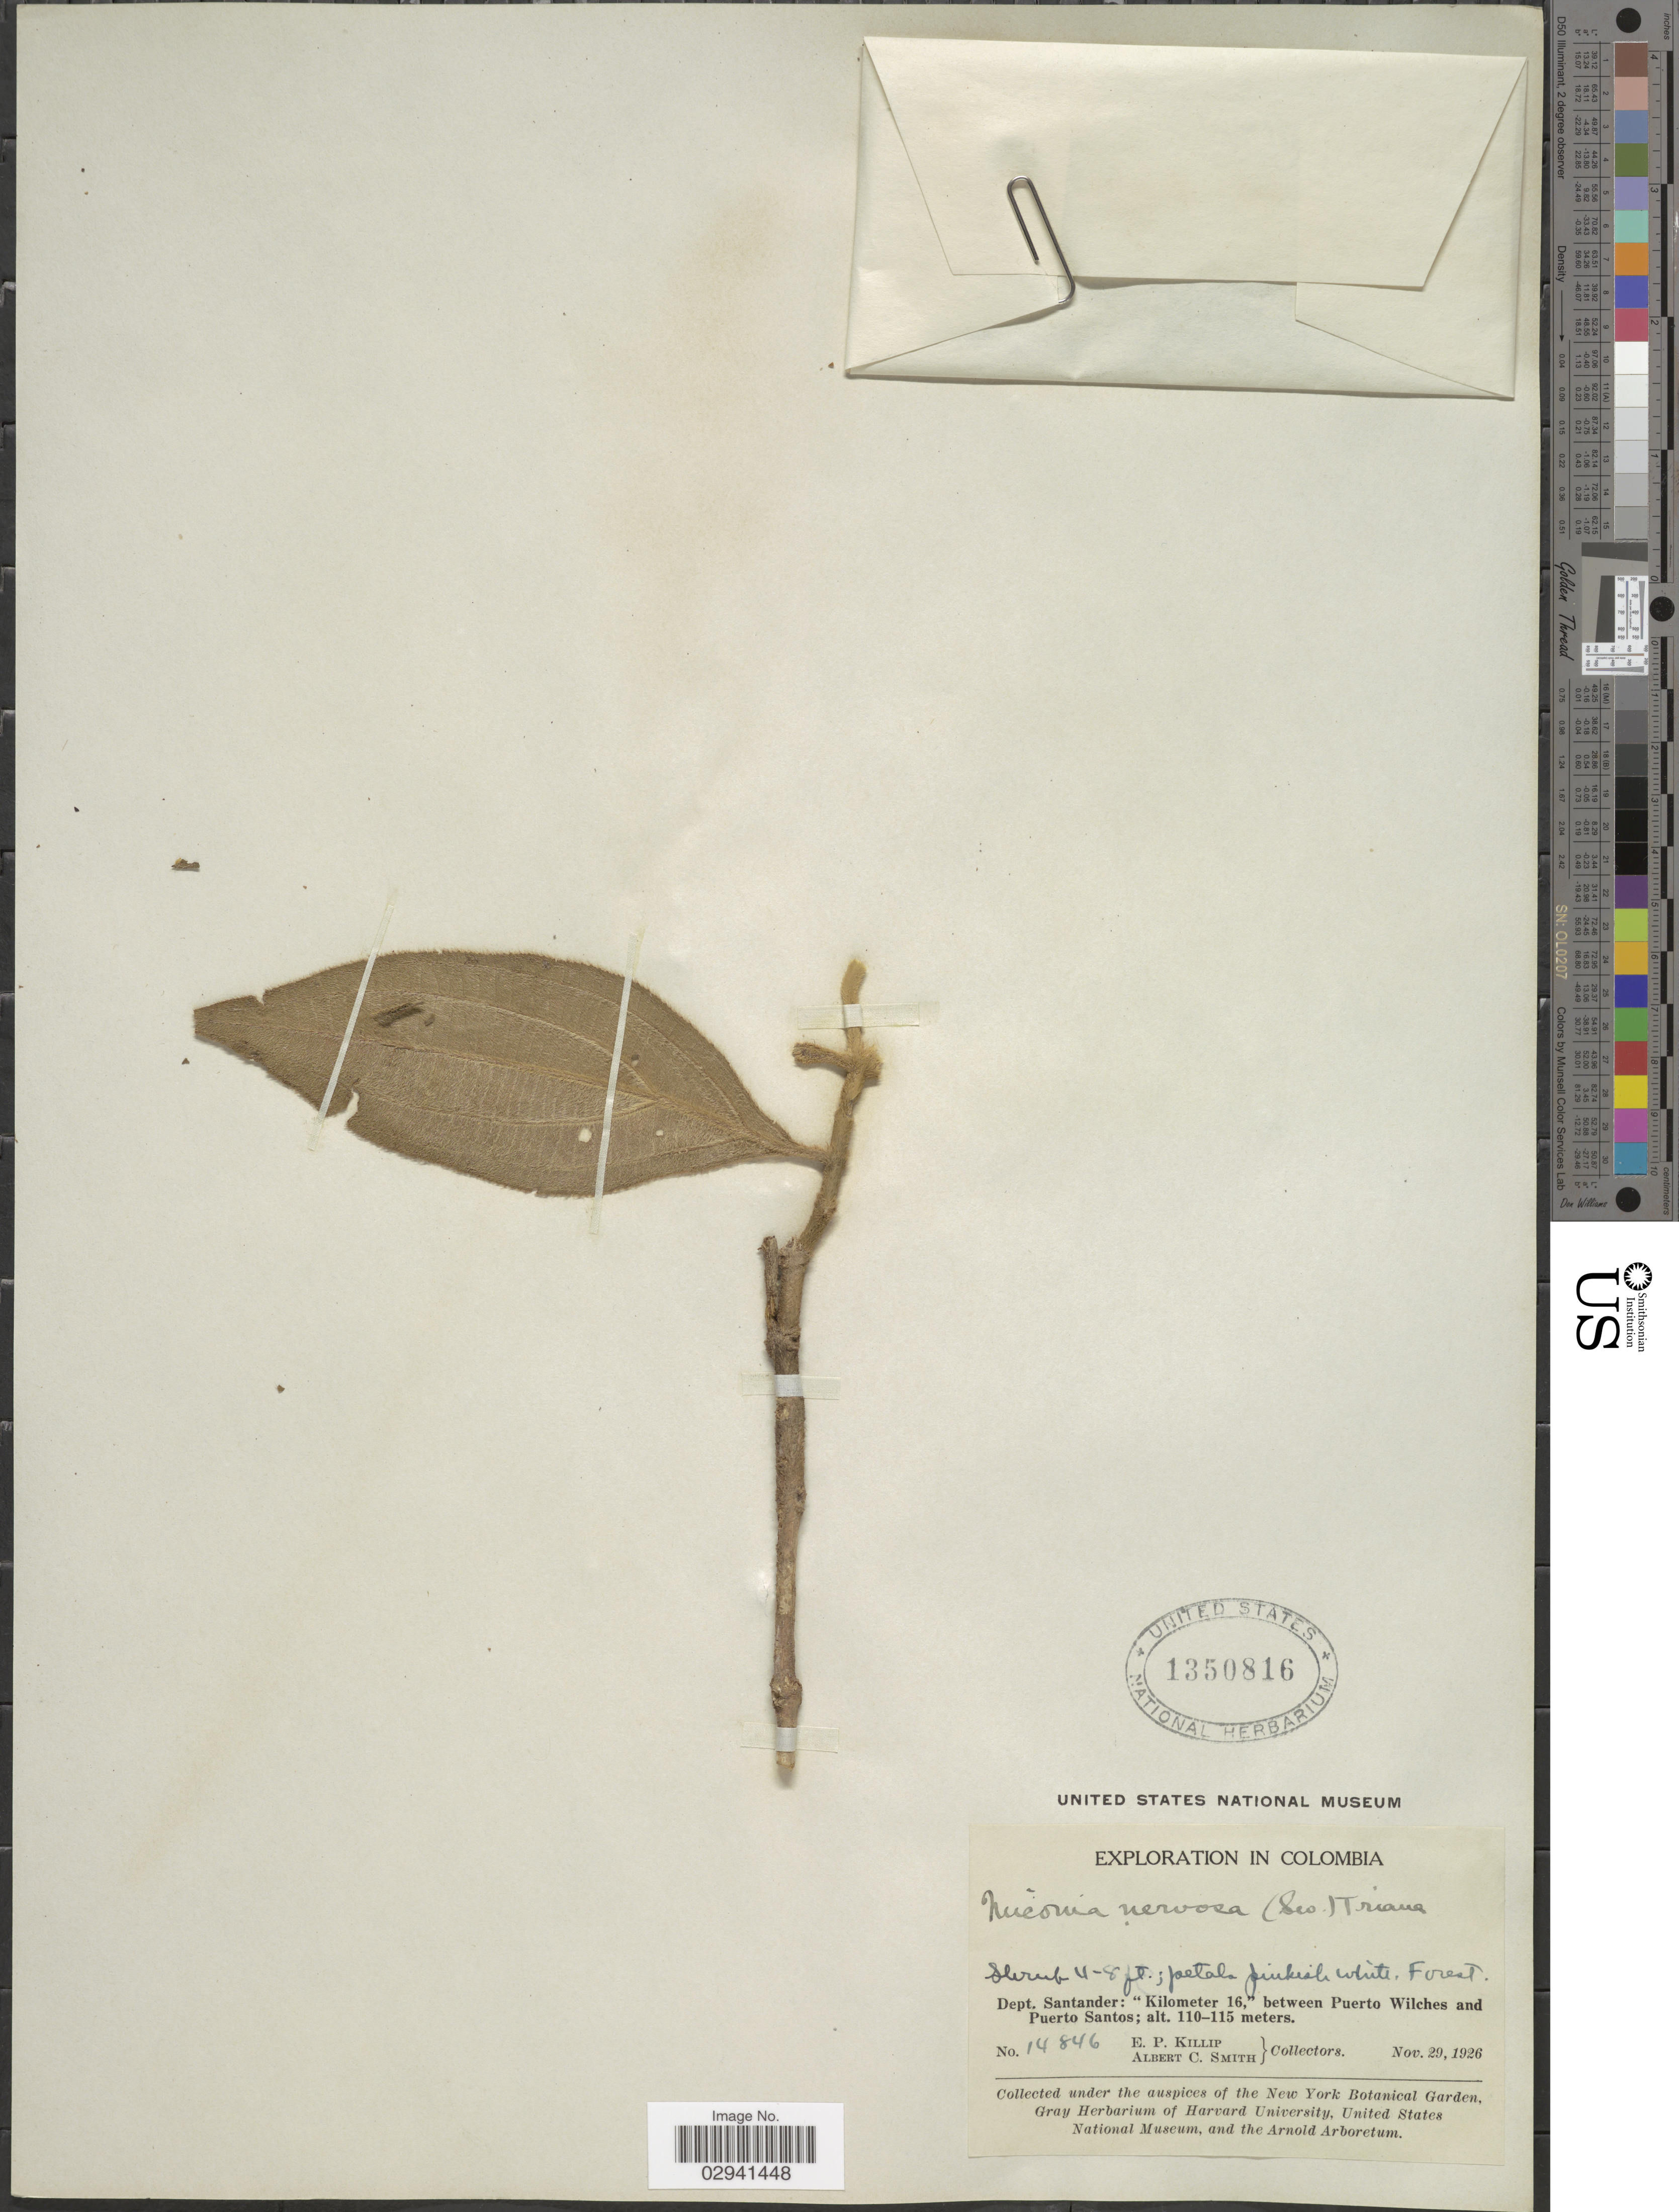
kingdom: Plantae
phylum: Tracheophyta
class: Magnoliopsida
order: Myrtales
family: Melastomataceae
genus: Miconia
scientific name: Miconia nervosa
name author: (Sm.) Triana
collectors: E. P. Killip & A. C. Smith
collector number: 14846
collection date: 1926-11-29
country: Colombia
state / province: Santander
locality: Dept. Santander, Kilometer 16, between Puerto Wilches and Puerto Santos.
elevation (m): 110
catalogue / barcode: US 1350816